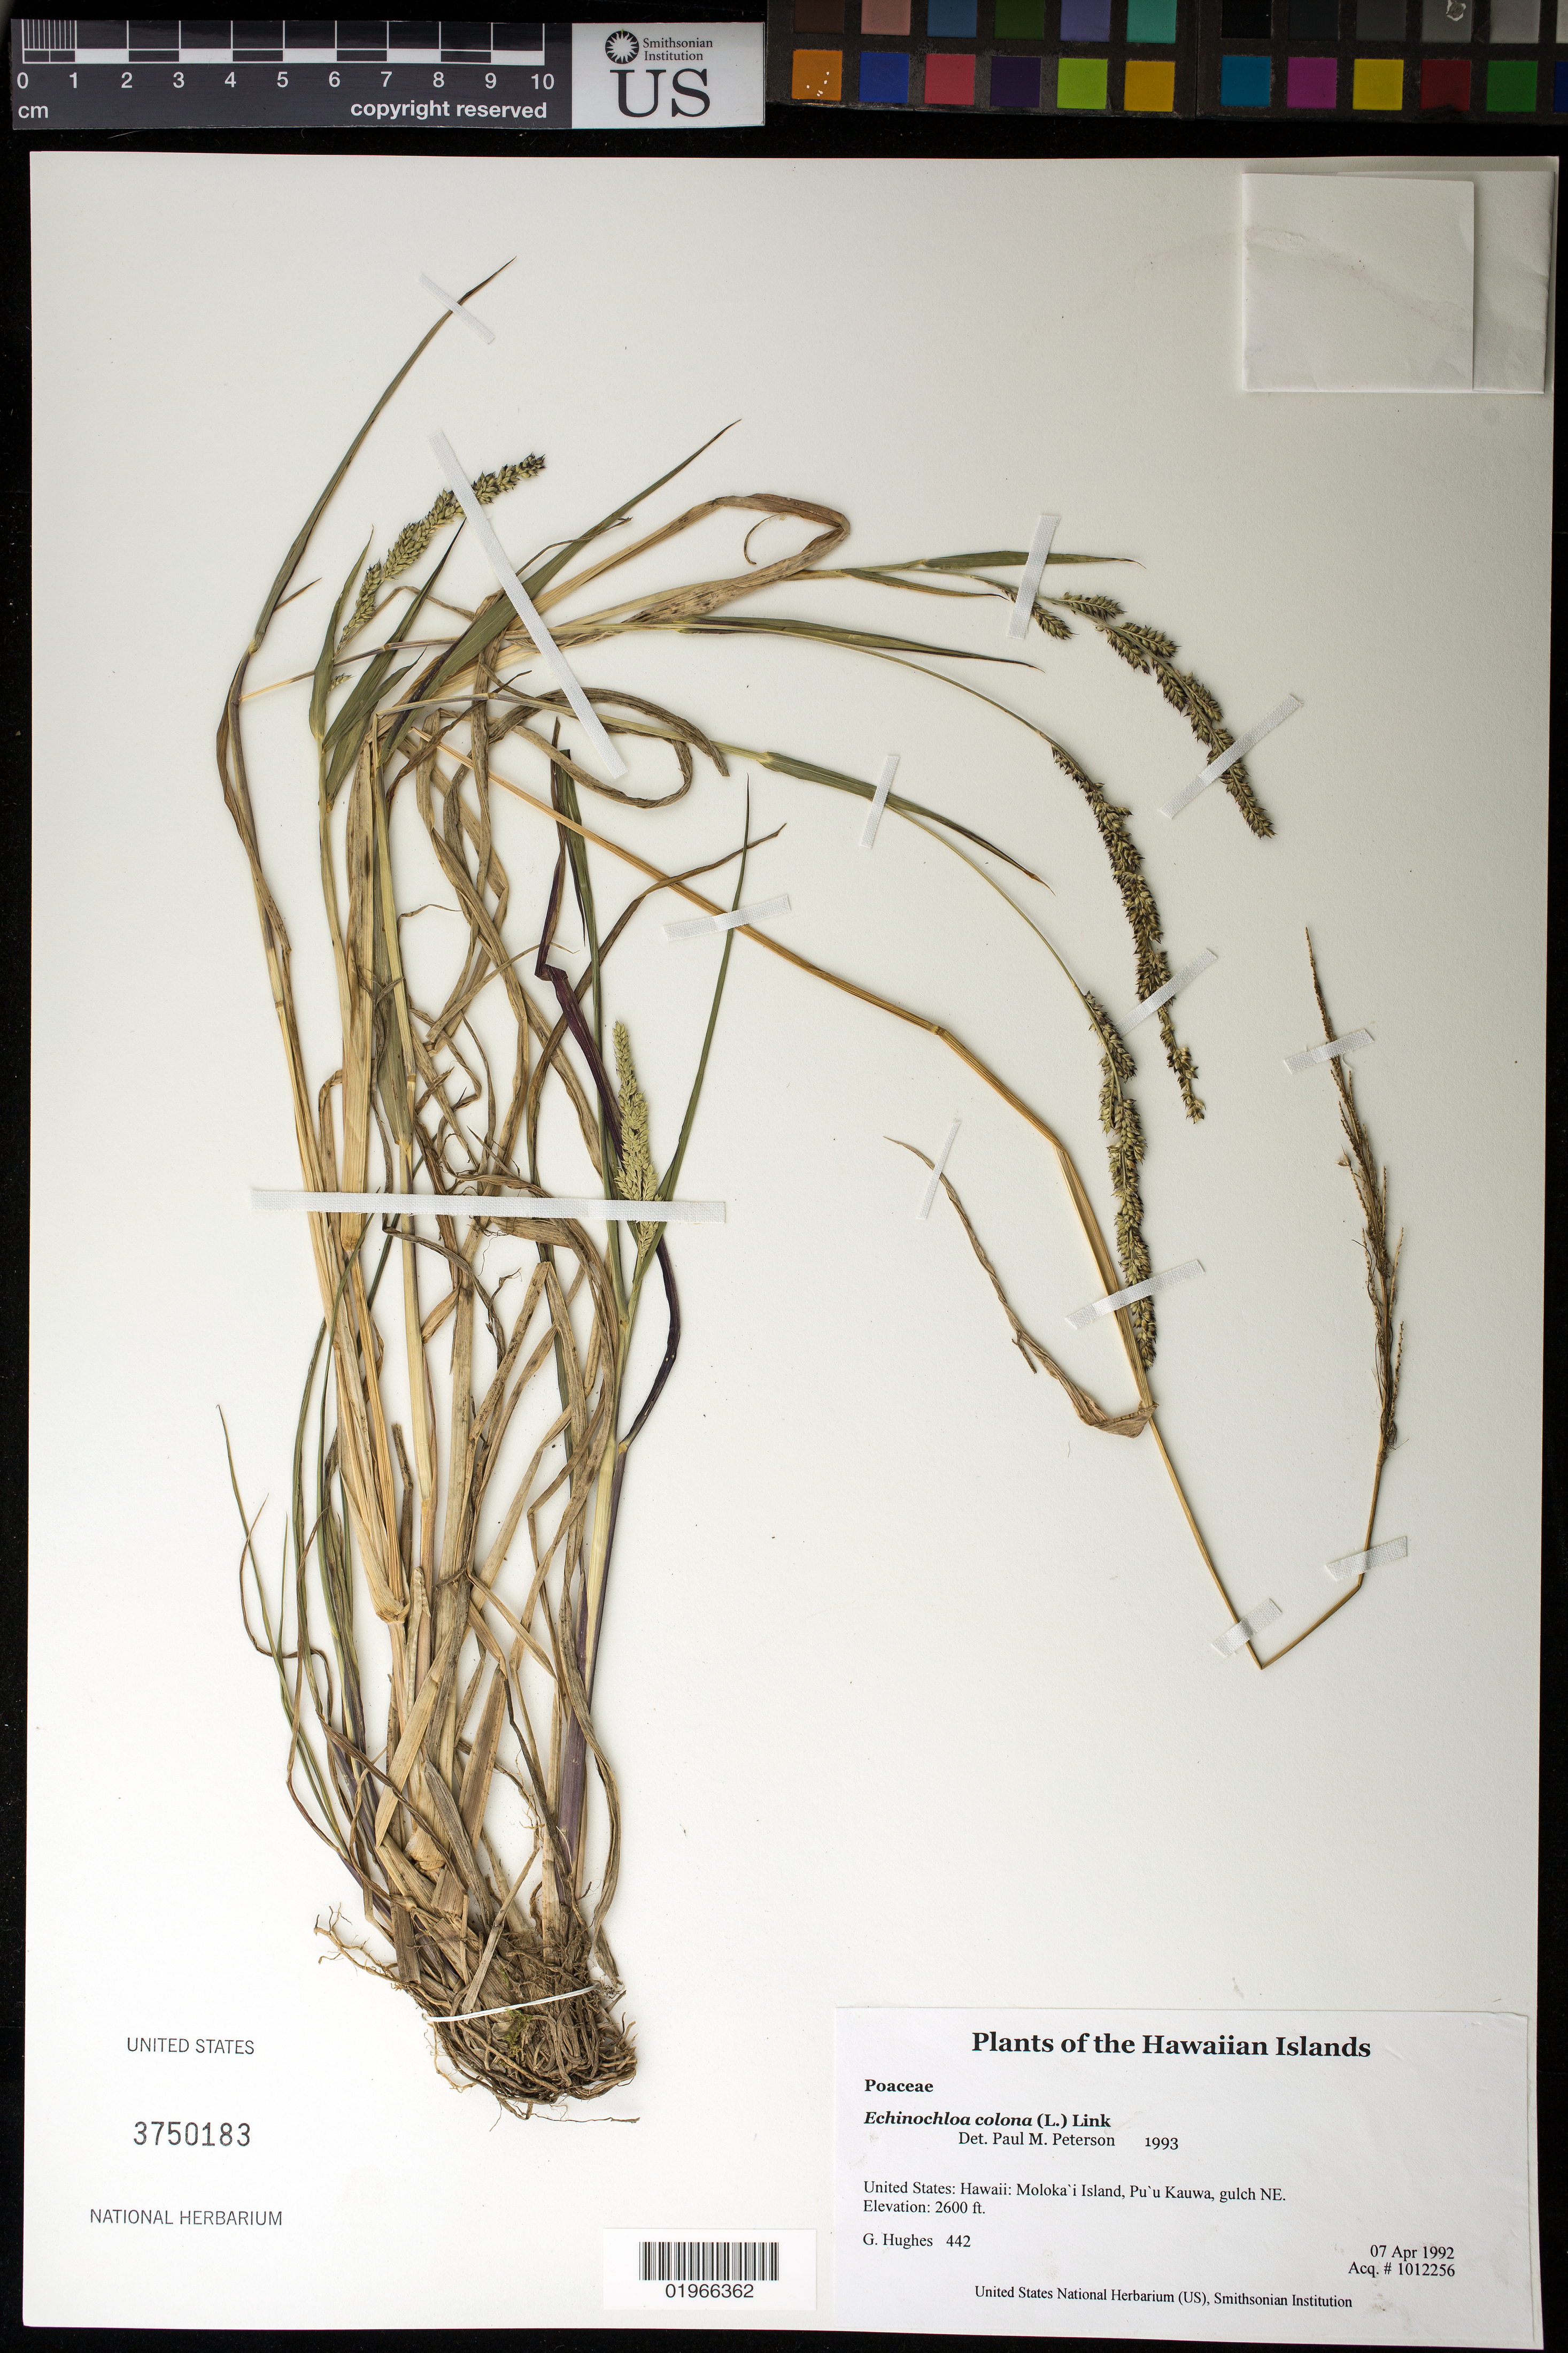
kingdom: Plantae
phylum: Tracheophyta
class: Liliopsida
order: Poales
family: Poaceae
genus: Echinochloa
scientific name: Echinochloa colona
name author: (L.) Link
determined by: Peterson, Paul M., (BOT), Smithsonian Institution - National Museum of Natural History (UNITED STATES)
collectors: G. Hughes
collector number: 442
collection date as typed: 4-7-92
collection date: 1992-04-07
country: United States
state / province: Hawaii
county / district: Maui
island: Moloka'i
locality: Pu'u Kauwa, gulch NE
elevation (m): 792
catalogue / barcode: US 3750183